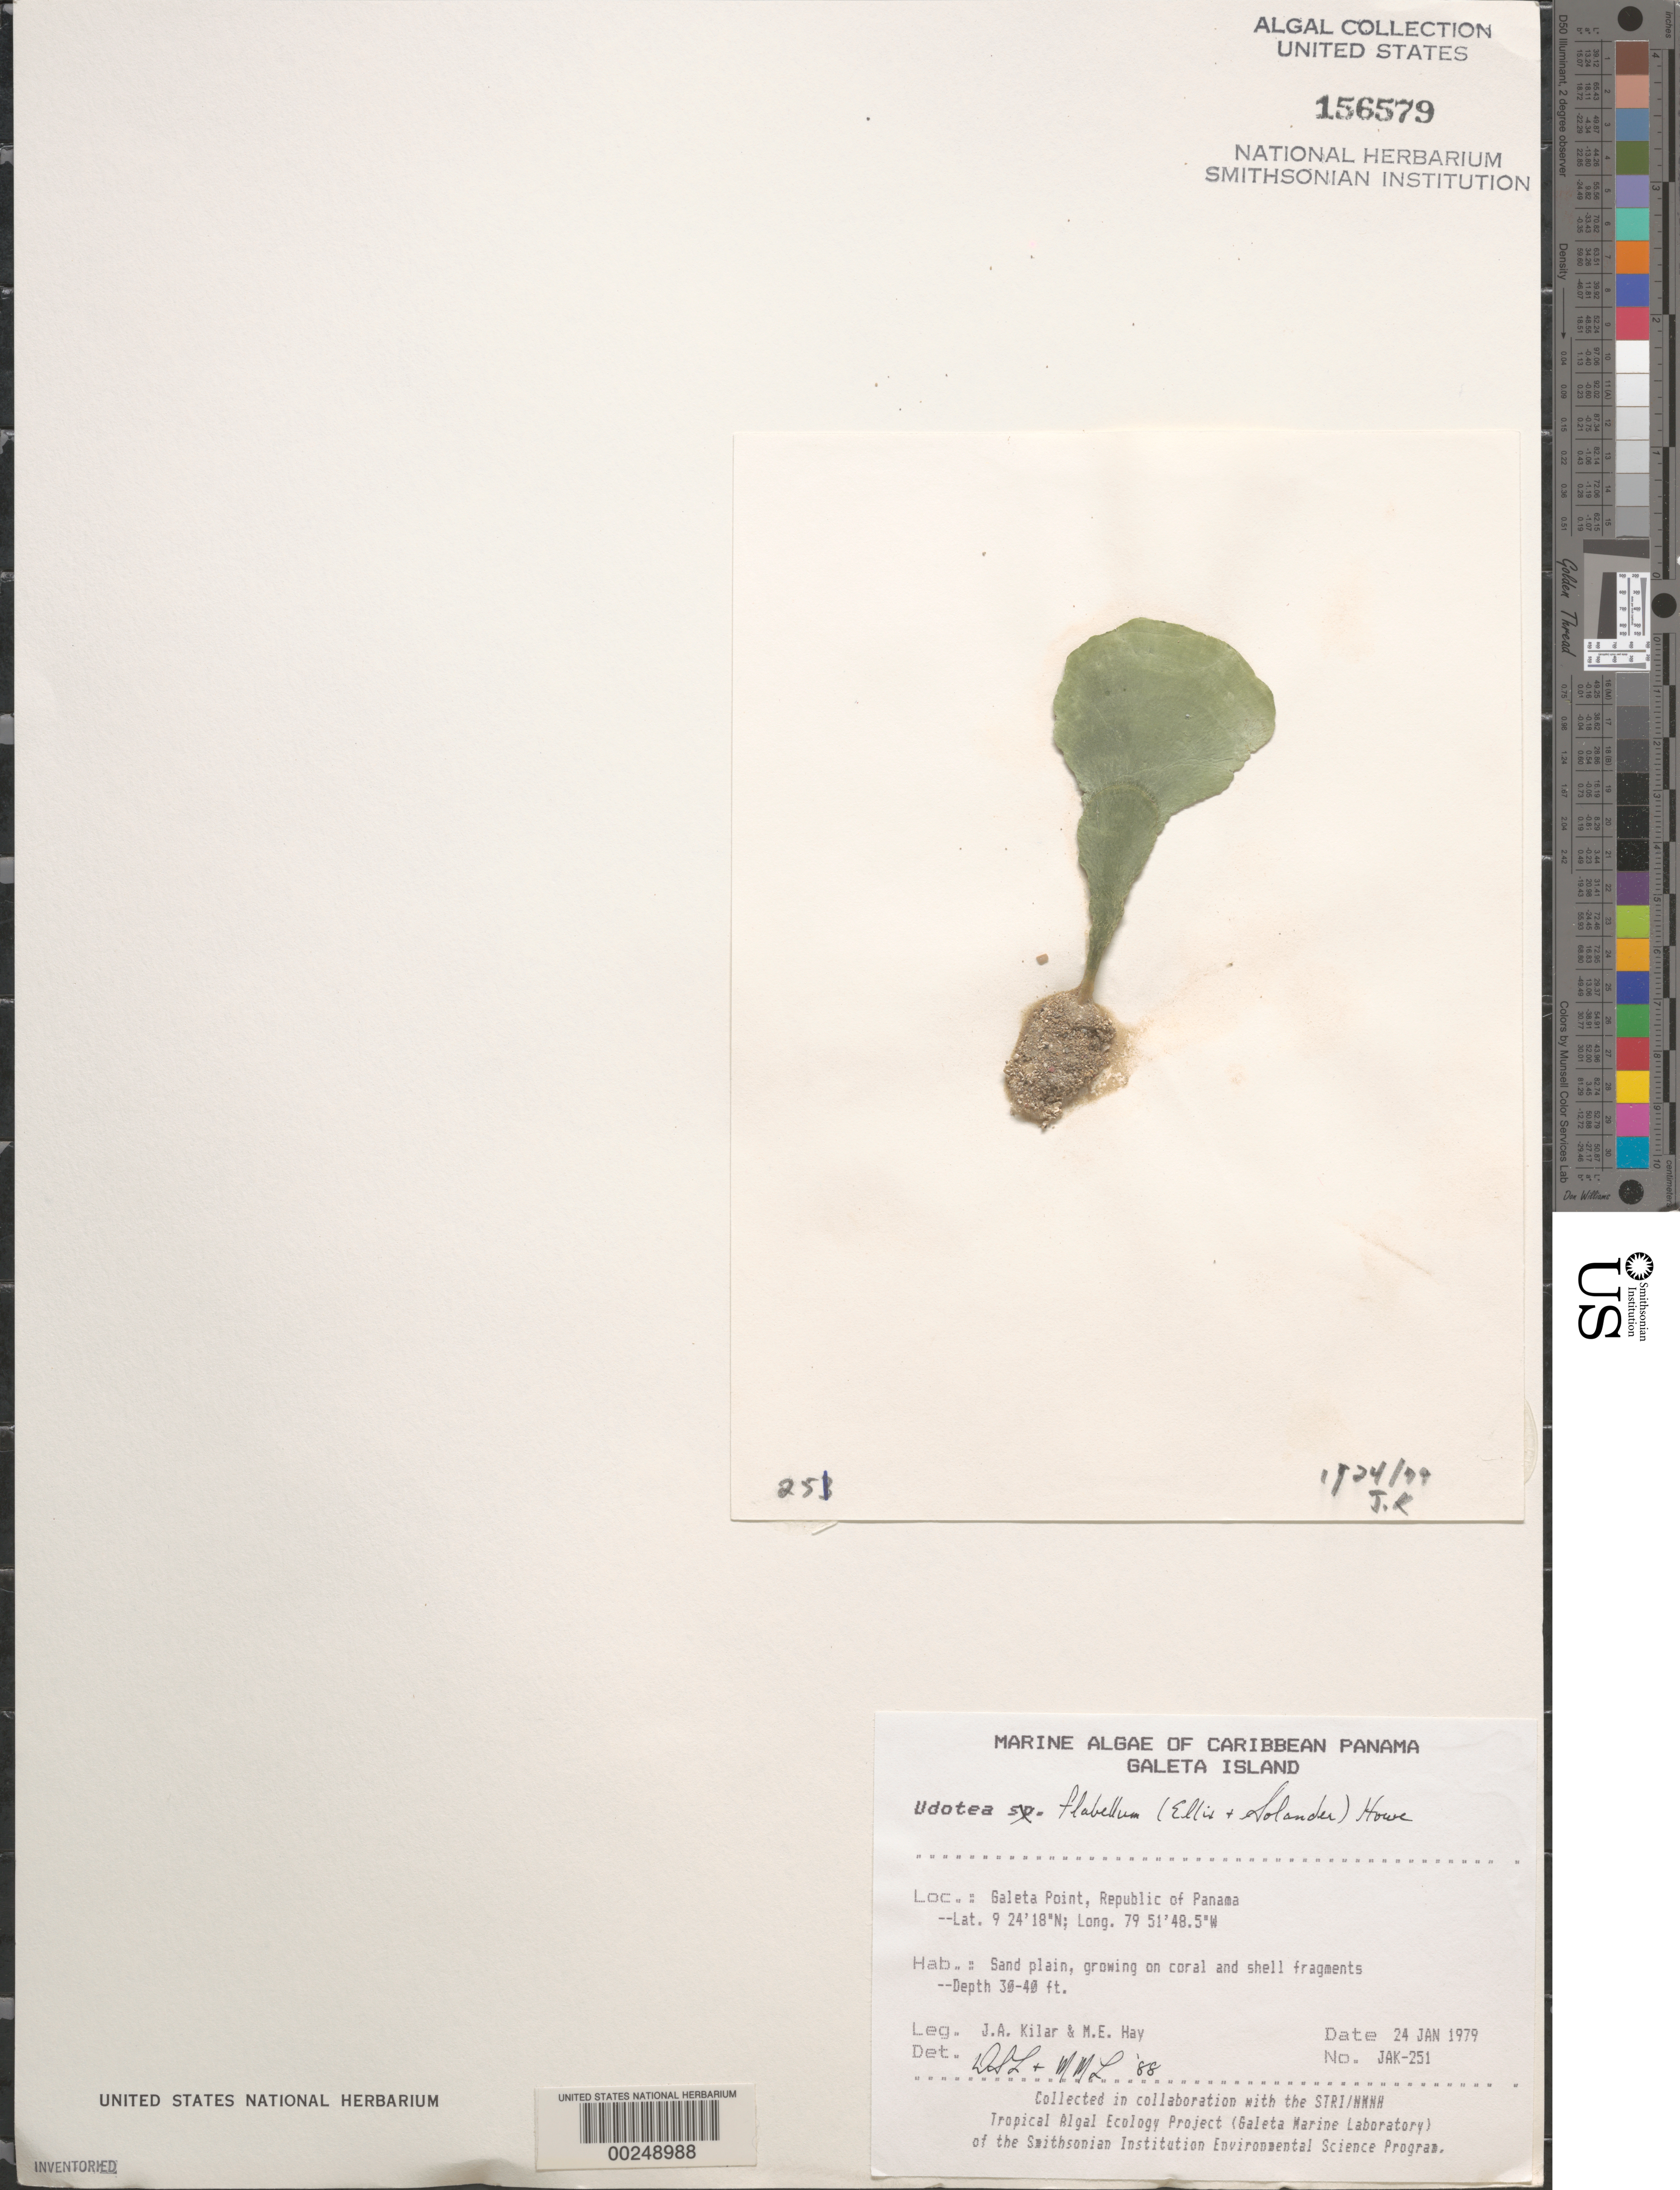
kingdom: Plantae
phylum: Chlorophyta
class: Ulvophyceae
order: Bryopsidales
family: Udoteaceae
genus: Udotea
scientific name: Udotea flabellum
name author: (J. Ellis & Sol.) M. Howe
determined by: Littler, D. S.; Littler, M. M.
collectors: J. A. Kilar & M. E. Hay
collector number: JAK-251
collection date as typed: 24 Jan 1979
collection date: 1979-01-24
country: Panama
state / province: Colón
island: Galeta Island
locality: Galeta Point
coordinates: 9 24' 18" N, 79 51' 48.5" W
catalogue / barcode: US 156579